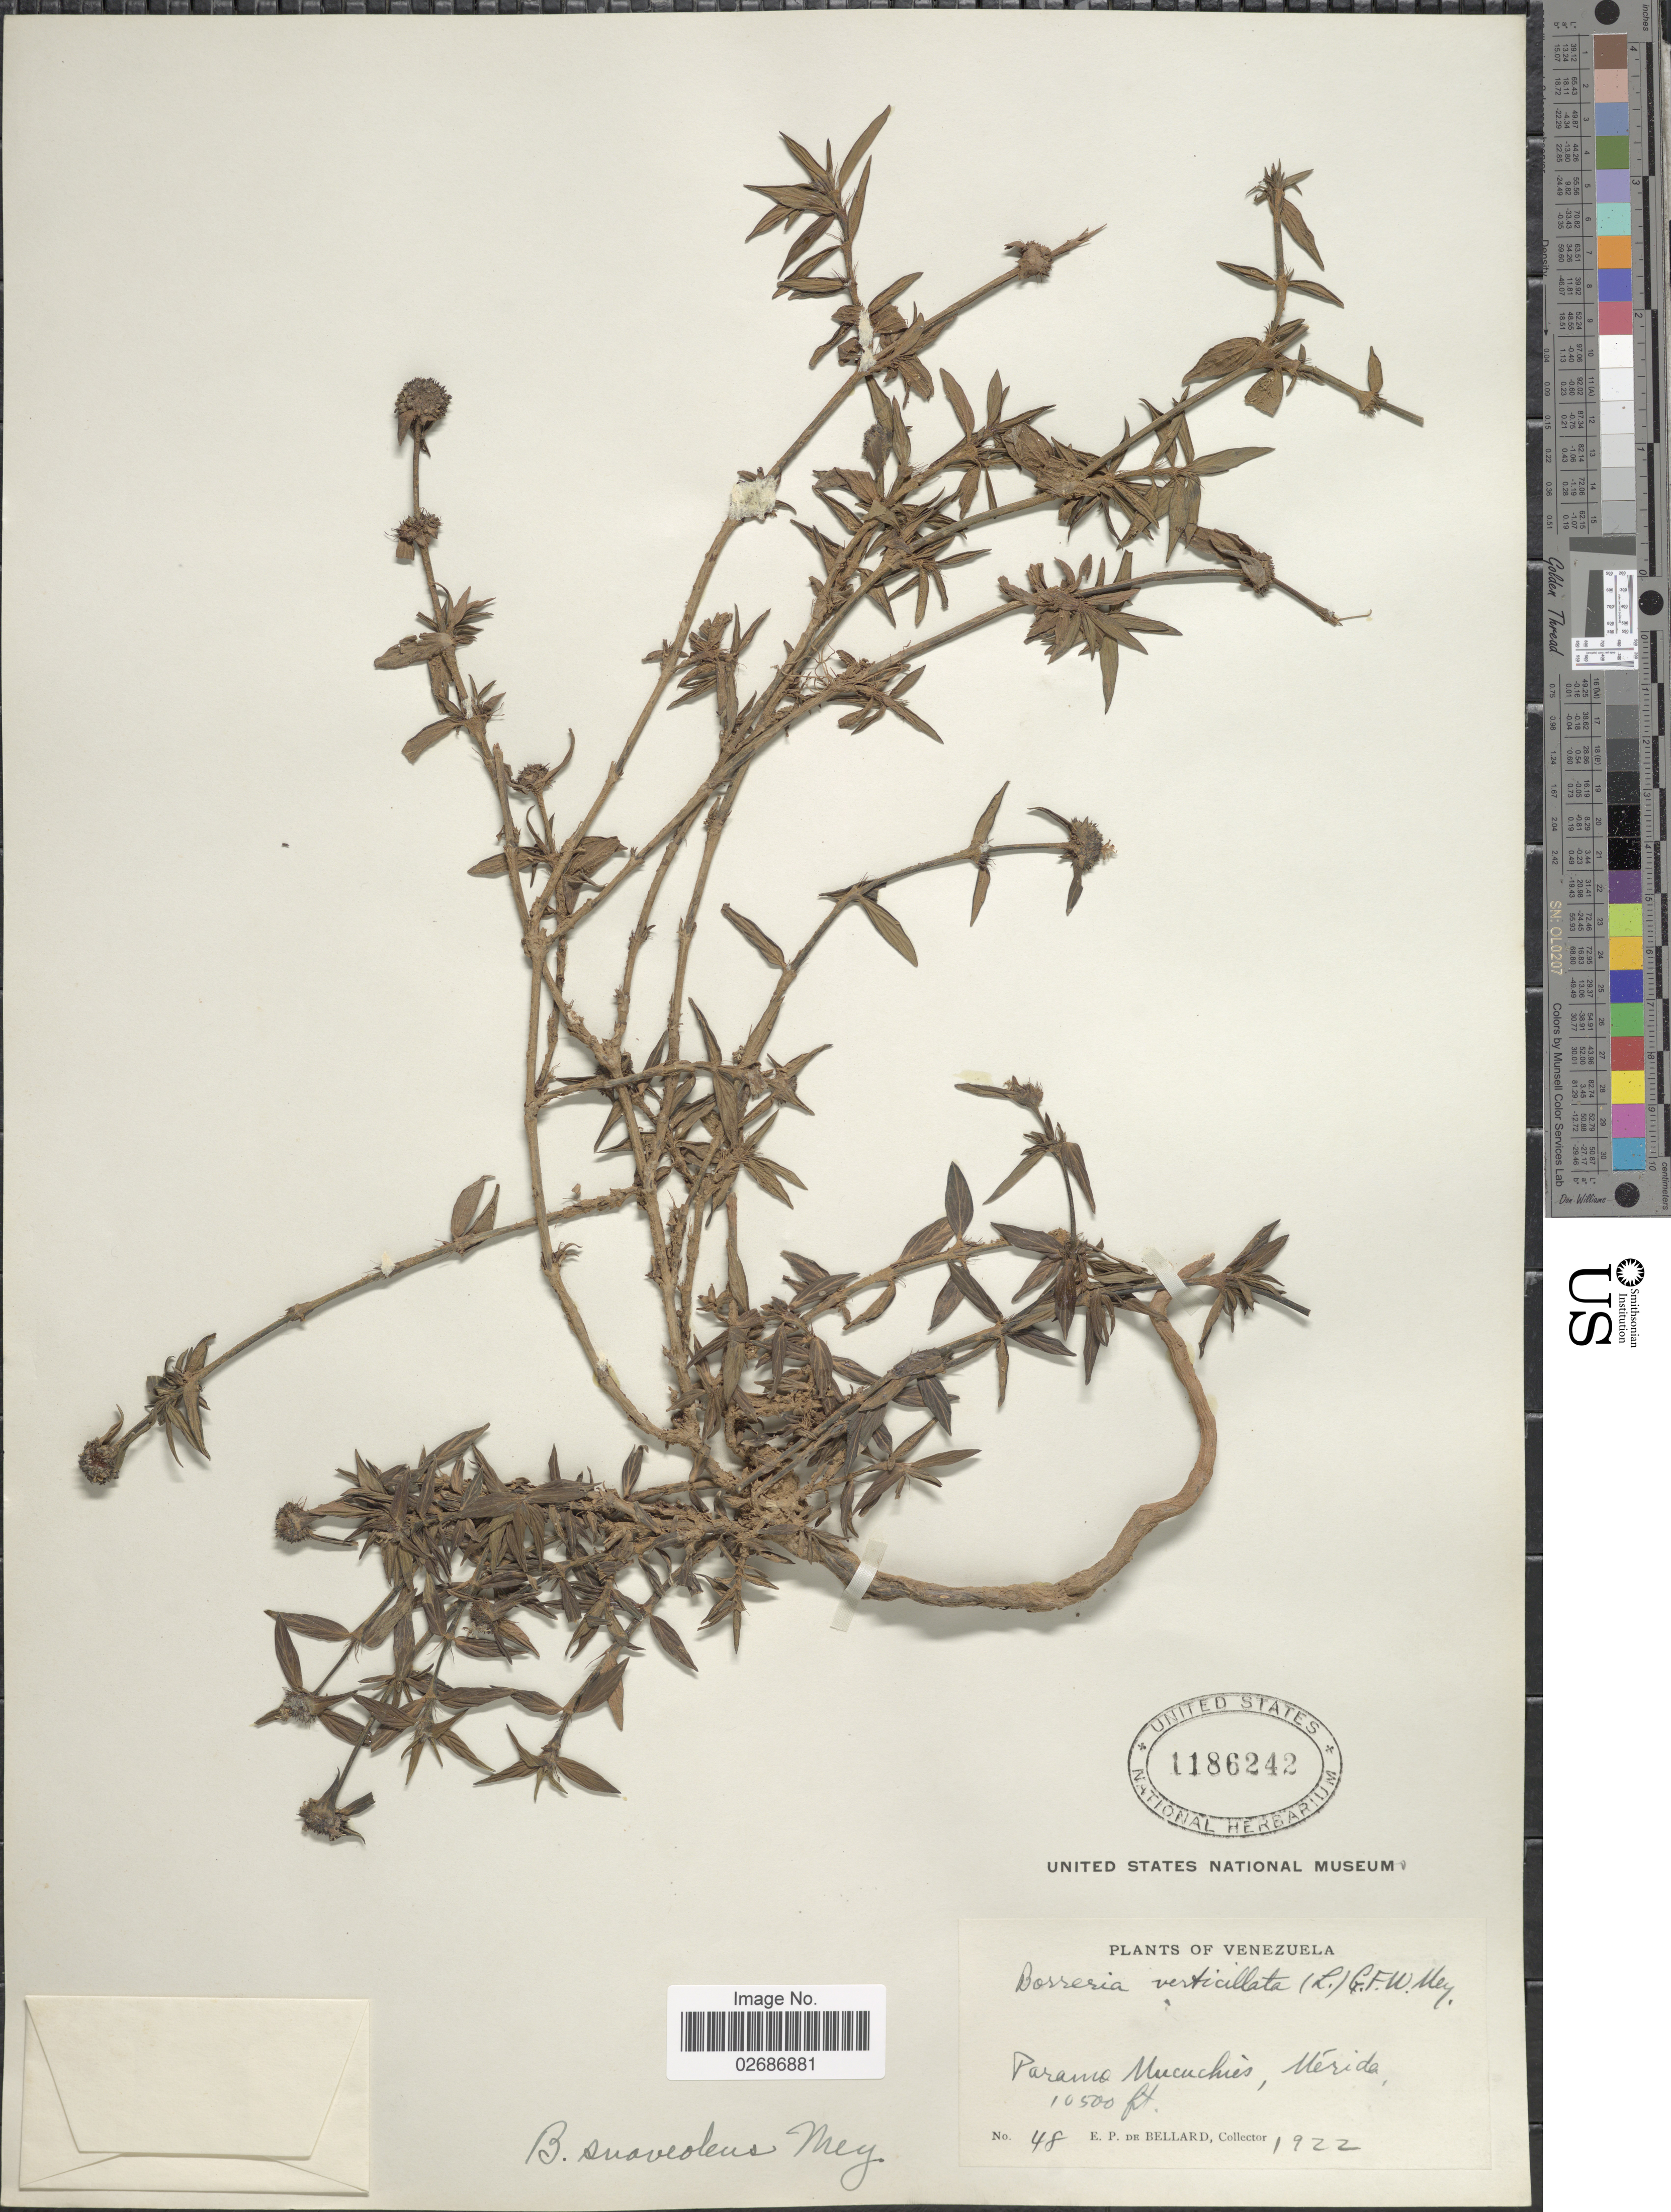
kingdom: Plantae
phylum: Tracheophyta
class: Magnoliopsida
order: Gentianales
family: Rubiaceae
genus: Borreria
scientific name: Borreria suaveolens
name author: G. Mey.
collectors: E. de Bellard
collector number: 48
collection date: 1922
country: Venezuela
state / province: Mérida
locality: Paramo Mucuchies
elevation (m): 3200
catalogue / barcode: US 1186242